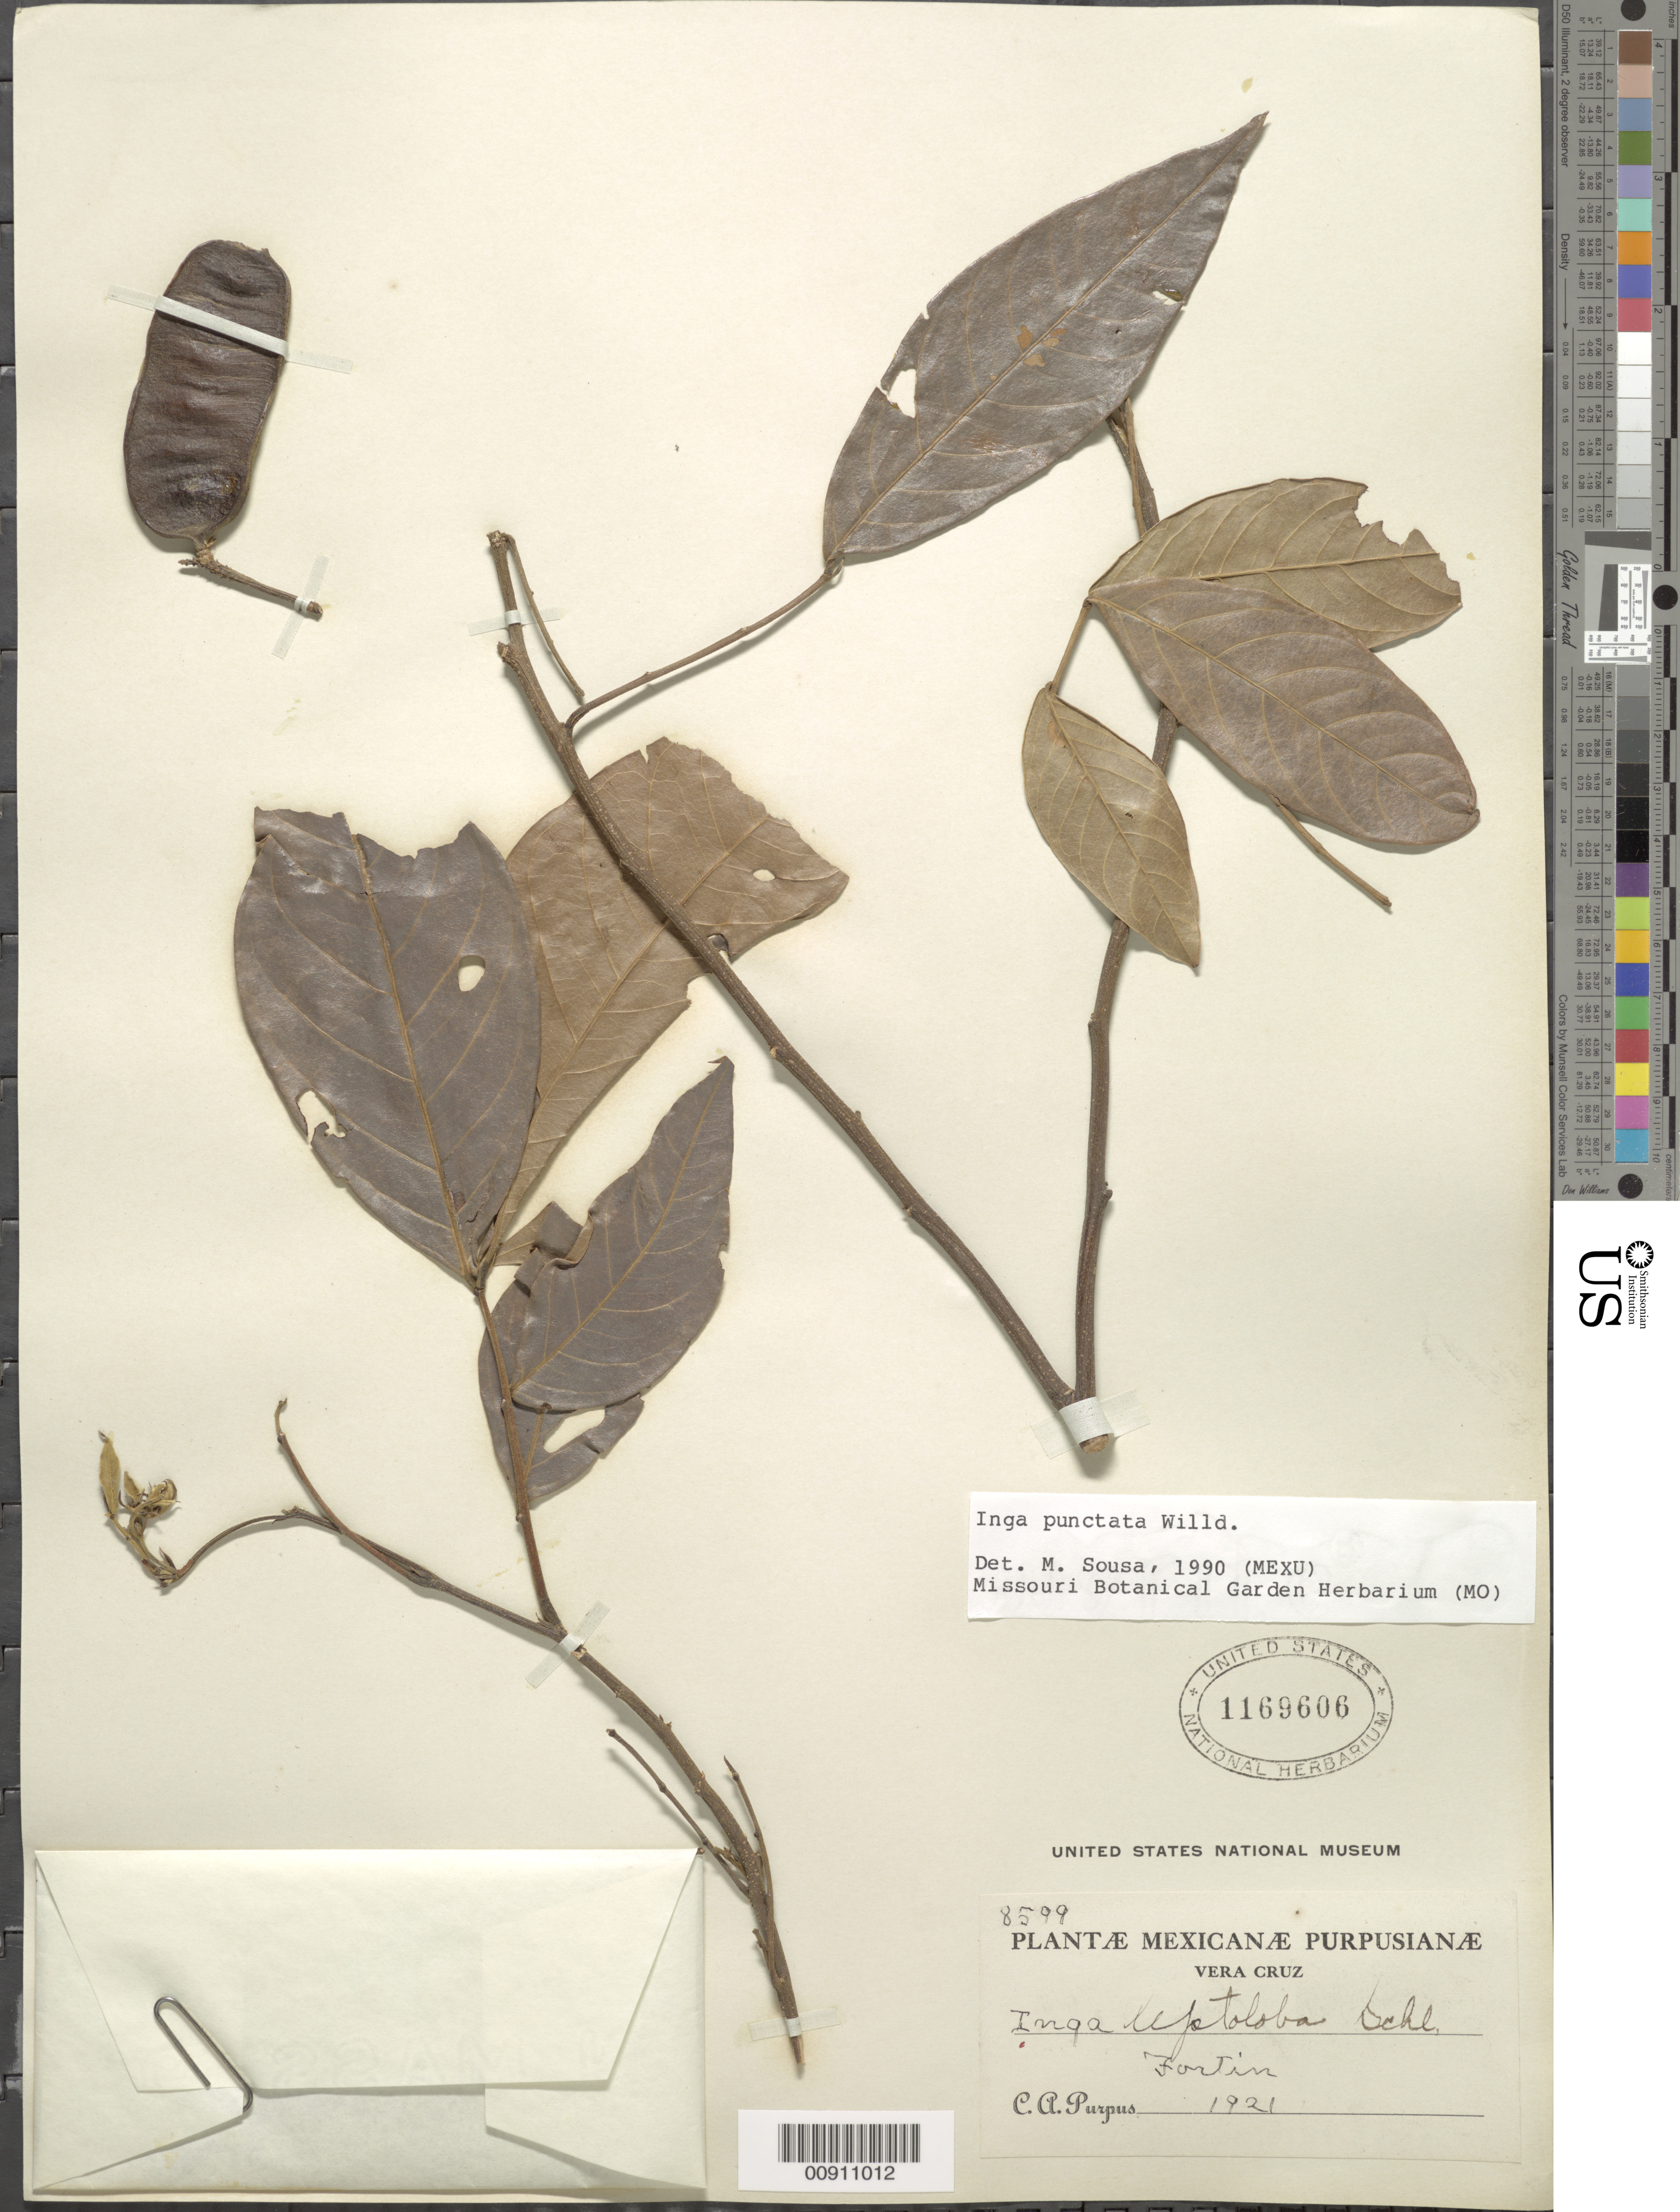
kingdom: Plantae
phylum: Tracheophyta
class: Magnoliopsida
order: Fabales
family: Fabaceae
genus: Inga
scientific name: Inga punctata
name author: Willd.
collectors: C. A. Purpus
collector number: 8599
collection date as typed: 1921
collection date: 1921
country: Mexico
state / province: Veracruz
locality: Fortín, Veracruz.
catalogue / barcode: US 1169606